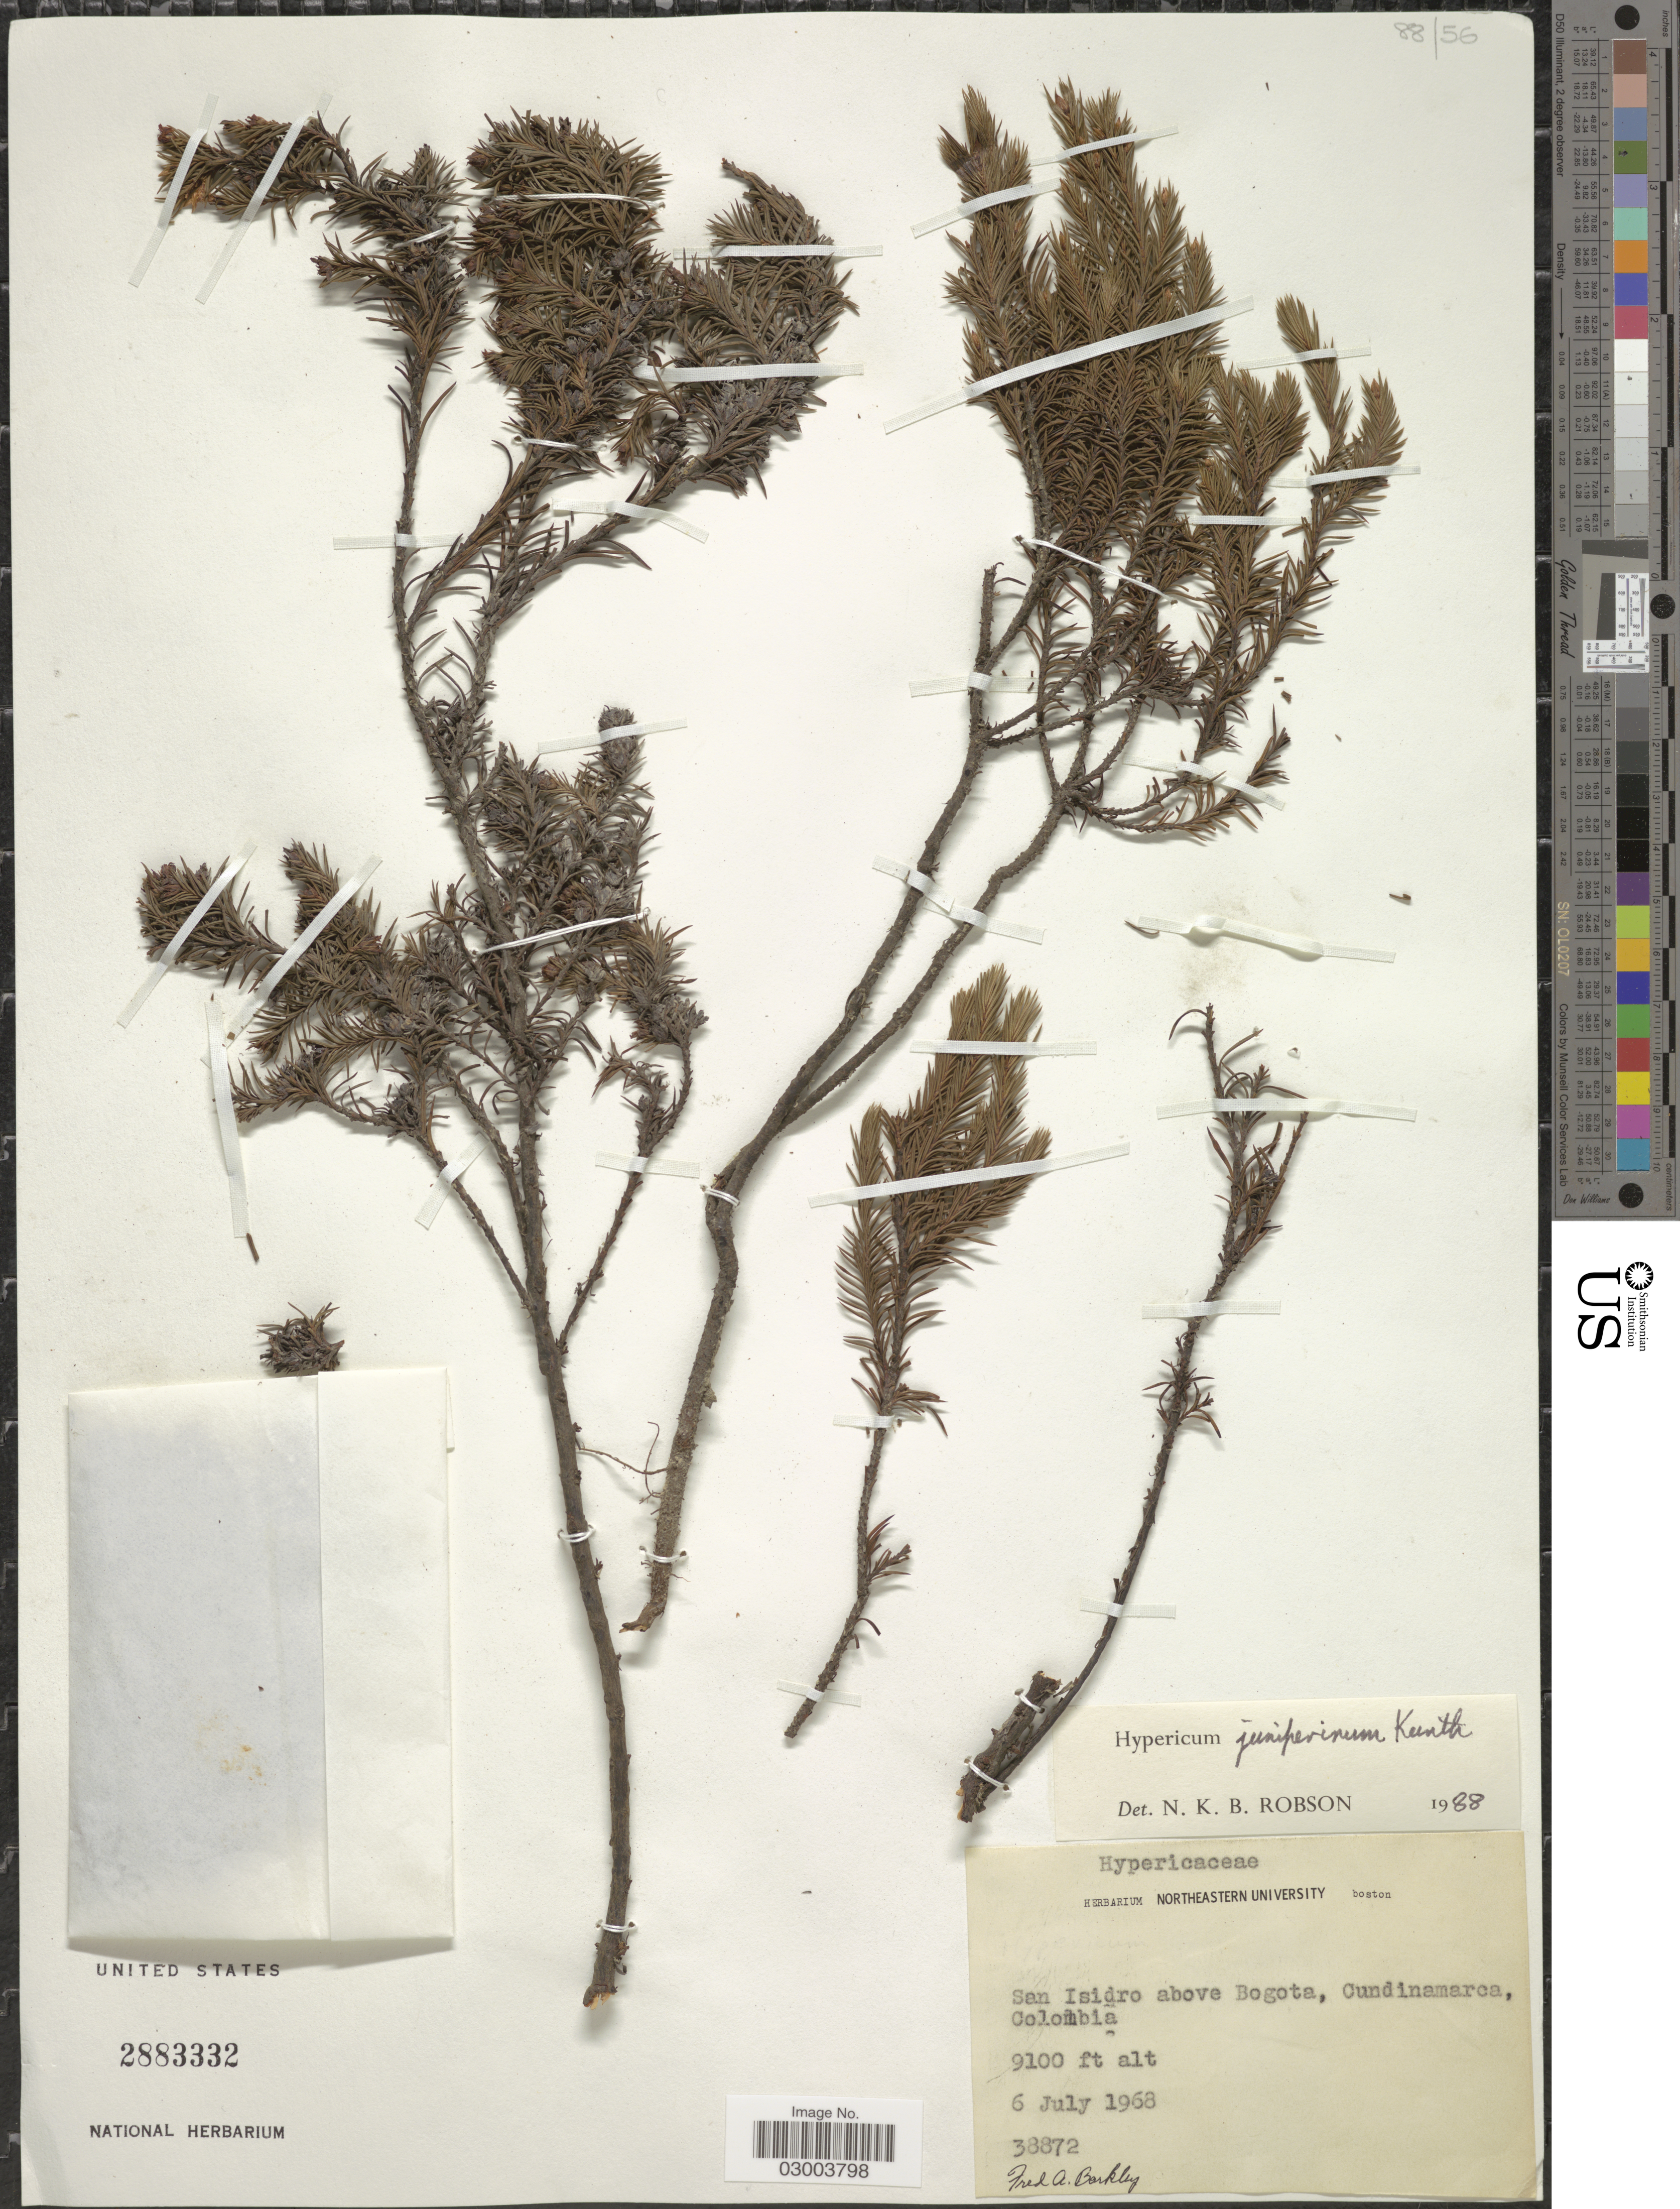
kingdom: Plantae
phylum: Tracheophyta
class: Magnoliopsida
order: Malpighiales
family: Hypericaceae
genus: Hypericum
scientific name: Hypericum juniperinum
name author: Kunth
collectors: F. A. Barkley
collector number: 38872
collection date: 1968-07-06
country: Colombia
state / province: Cundinamarca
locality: San Isidro above Bogota.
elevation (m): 2774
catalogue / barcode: US 2883332